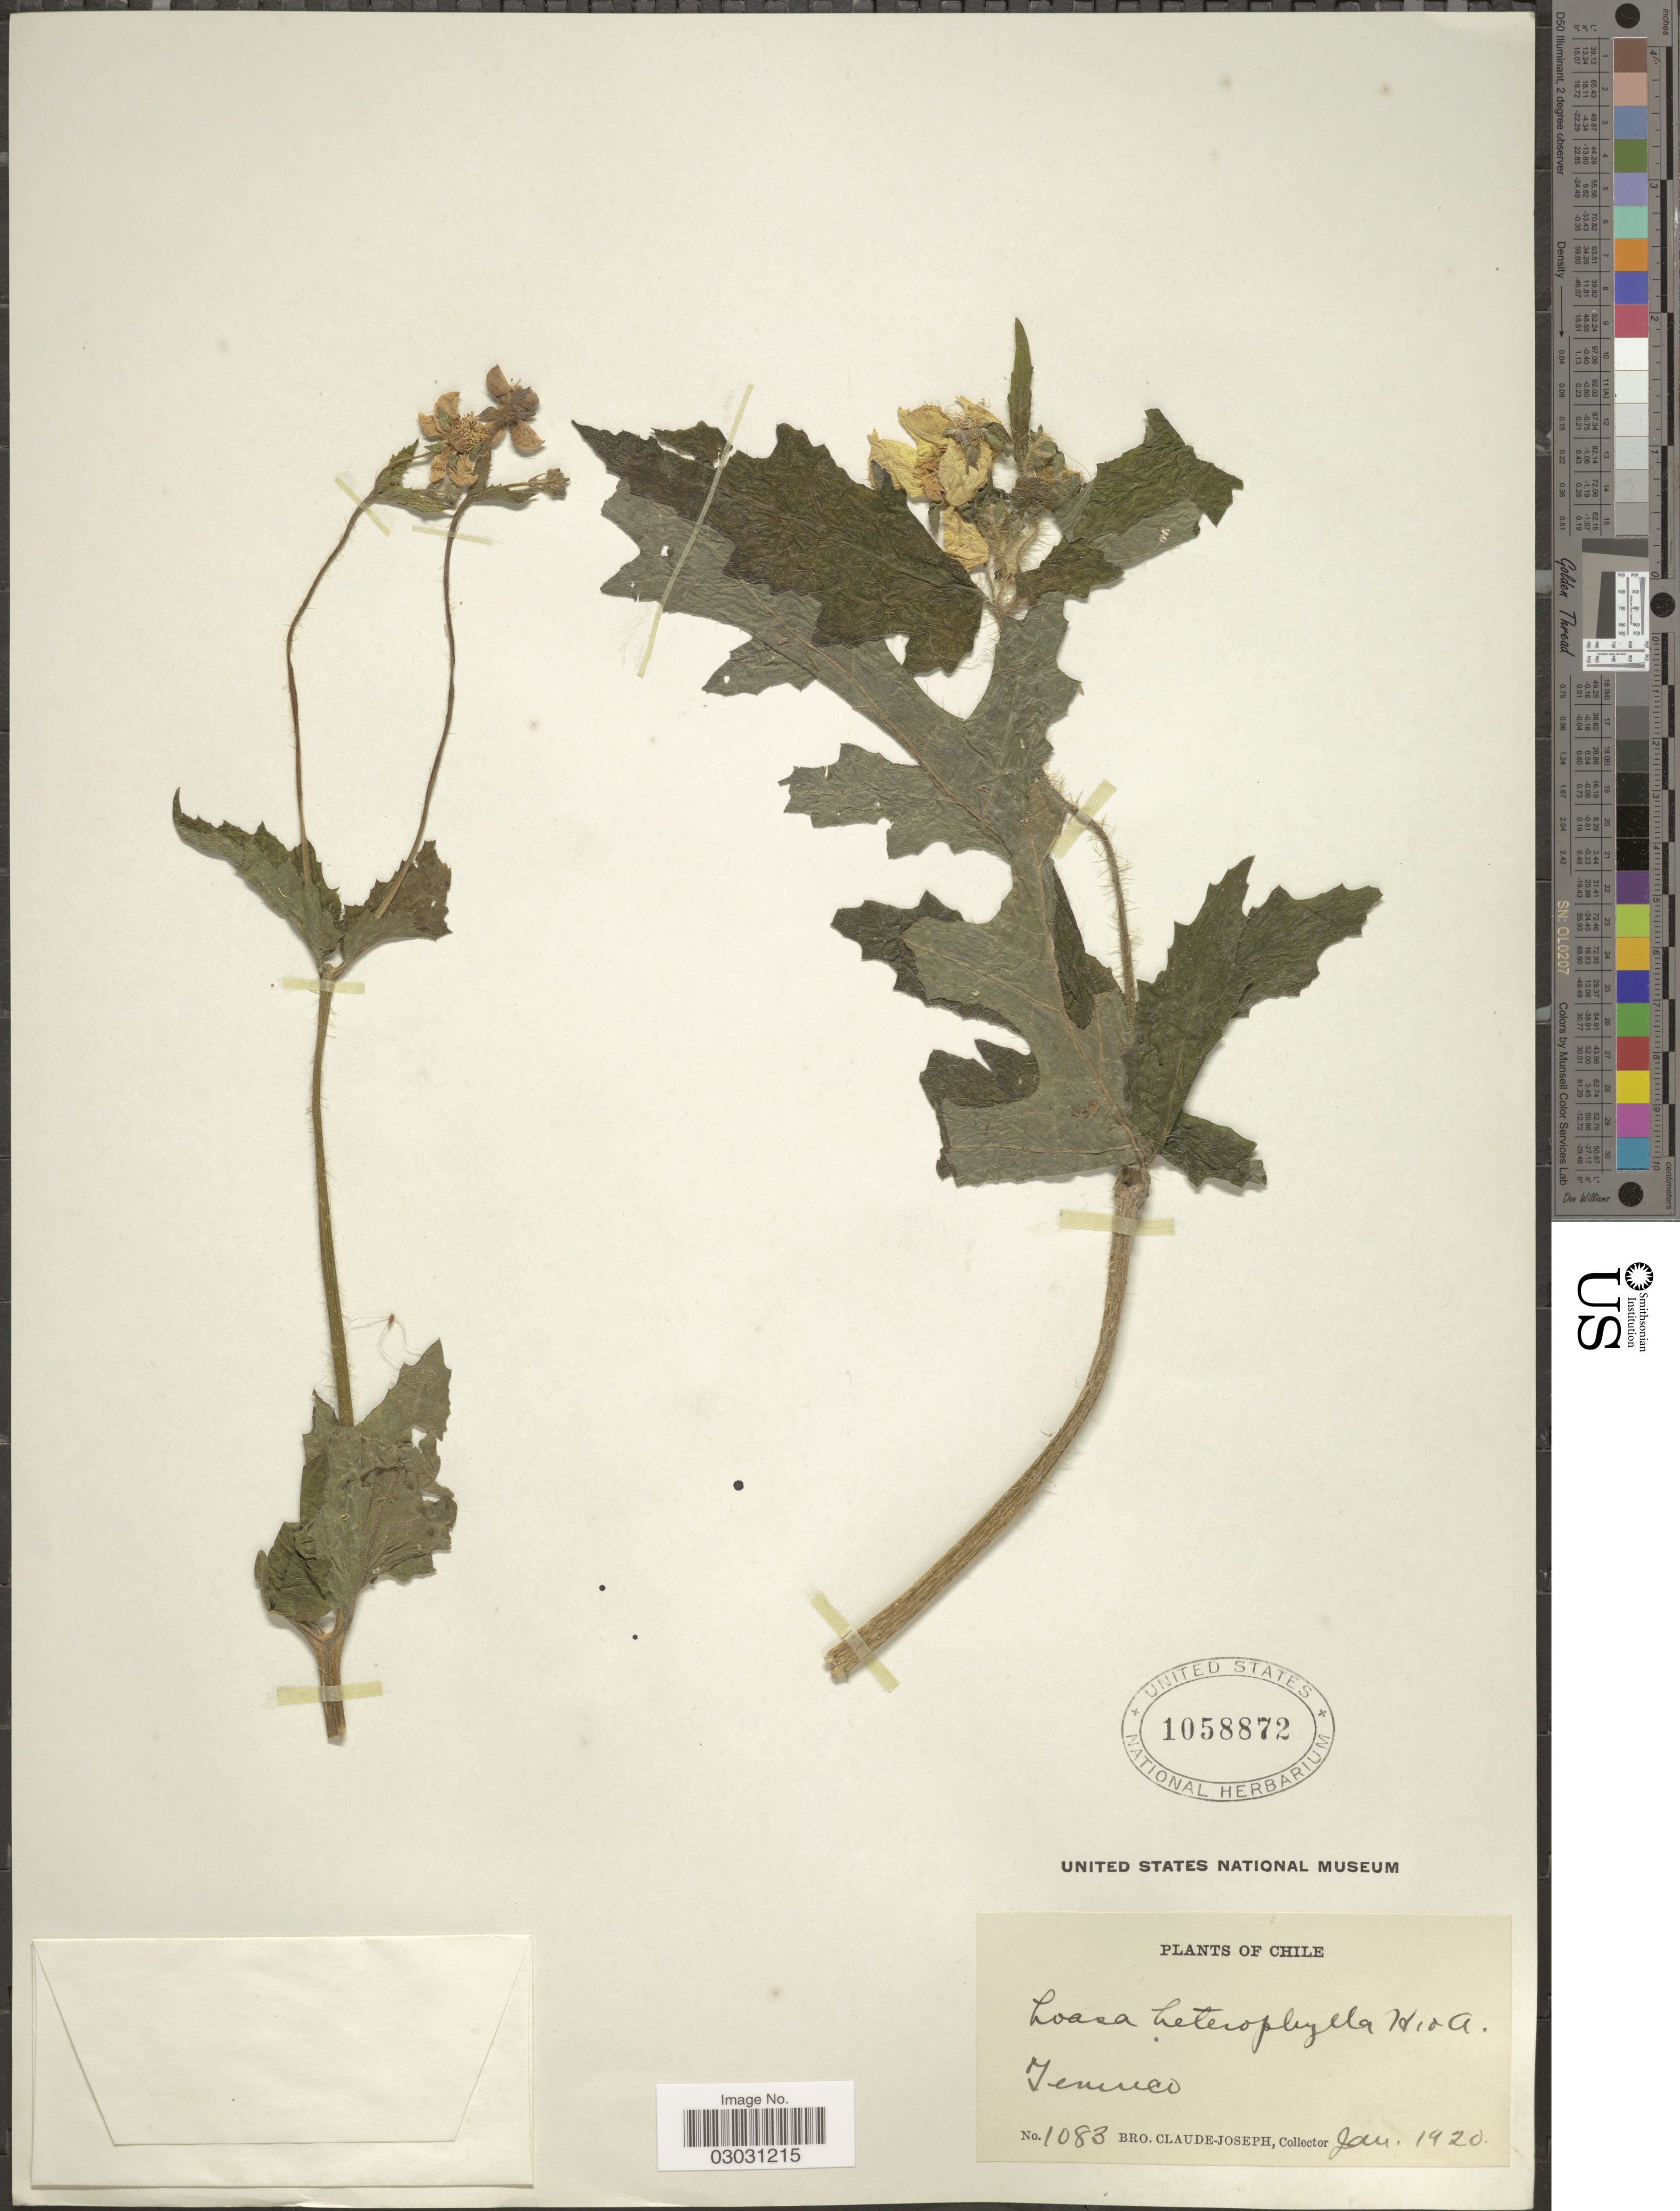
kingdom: Plantae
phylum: Tracheophyta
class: Magnoliopsida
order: Cornales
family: Loasaceae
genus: Loasa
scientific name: Loasa heterophylla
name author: Hook. & Arn.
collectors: Bro. Claude-Joseph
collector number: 1083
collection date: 1920-01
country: Chile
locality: Temuco.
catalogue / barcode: US 1058872